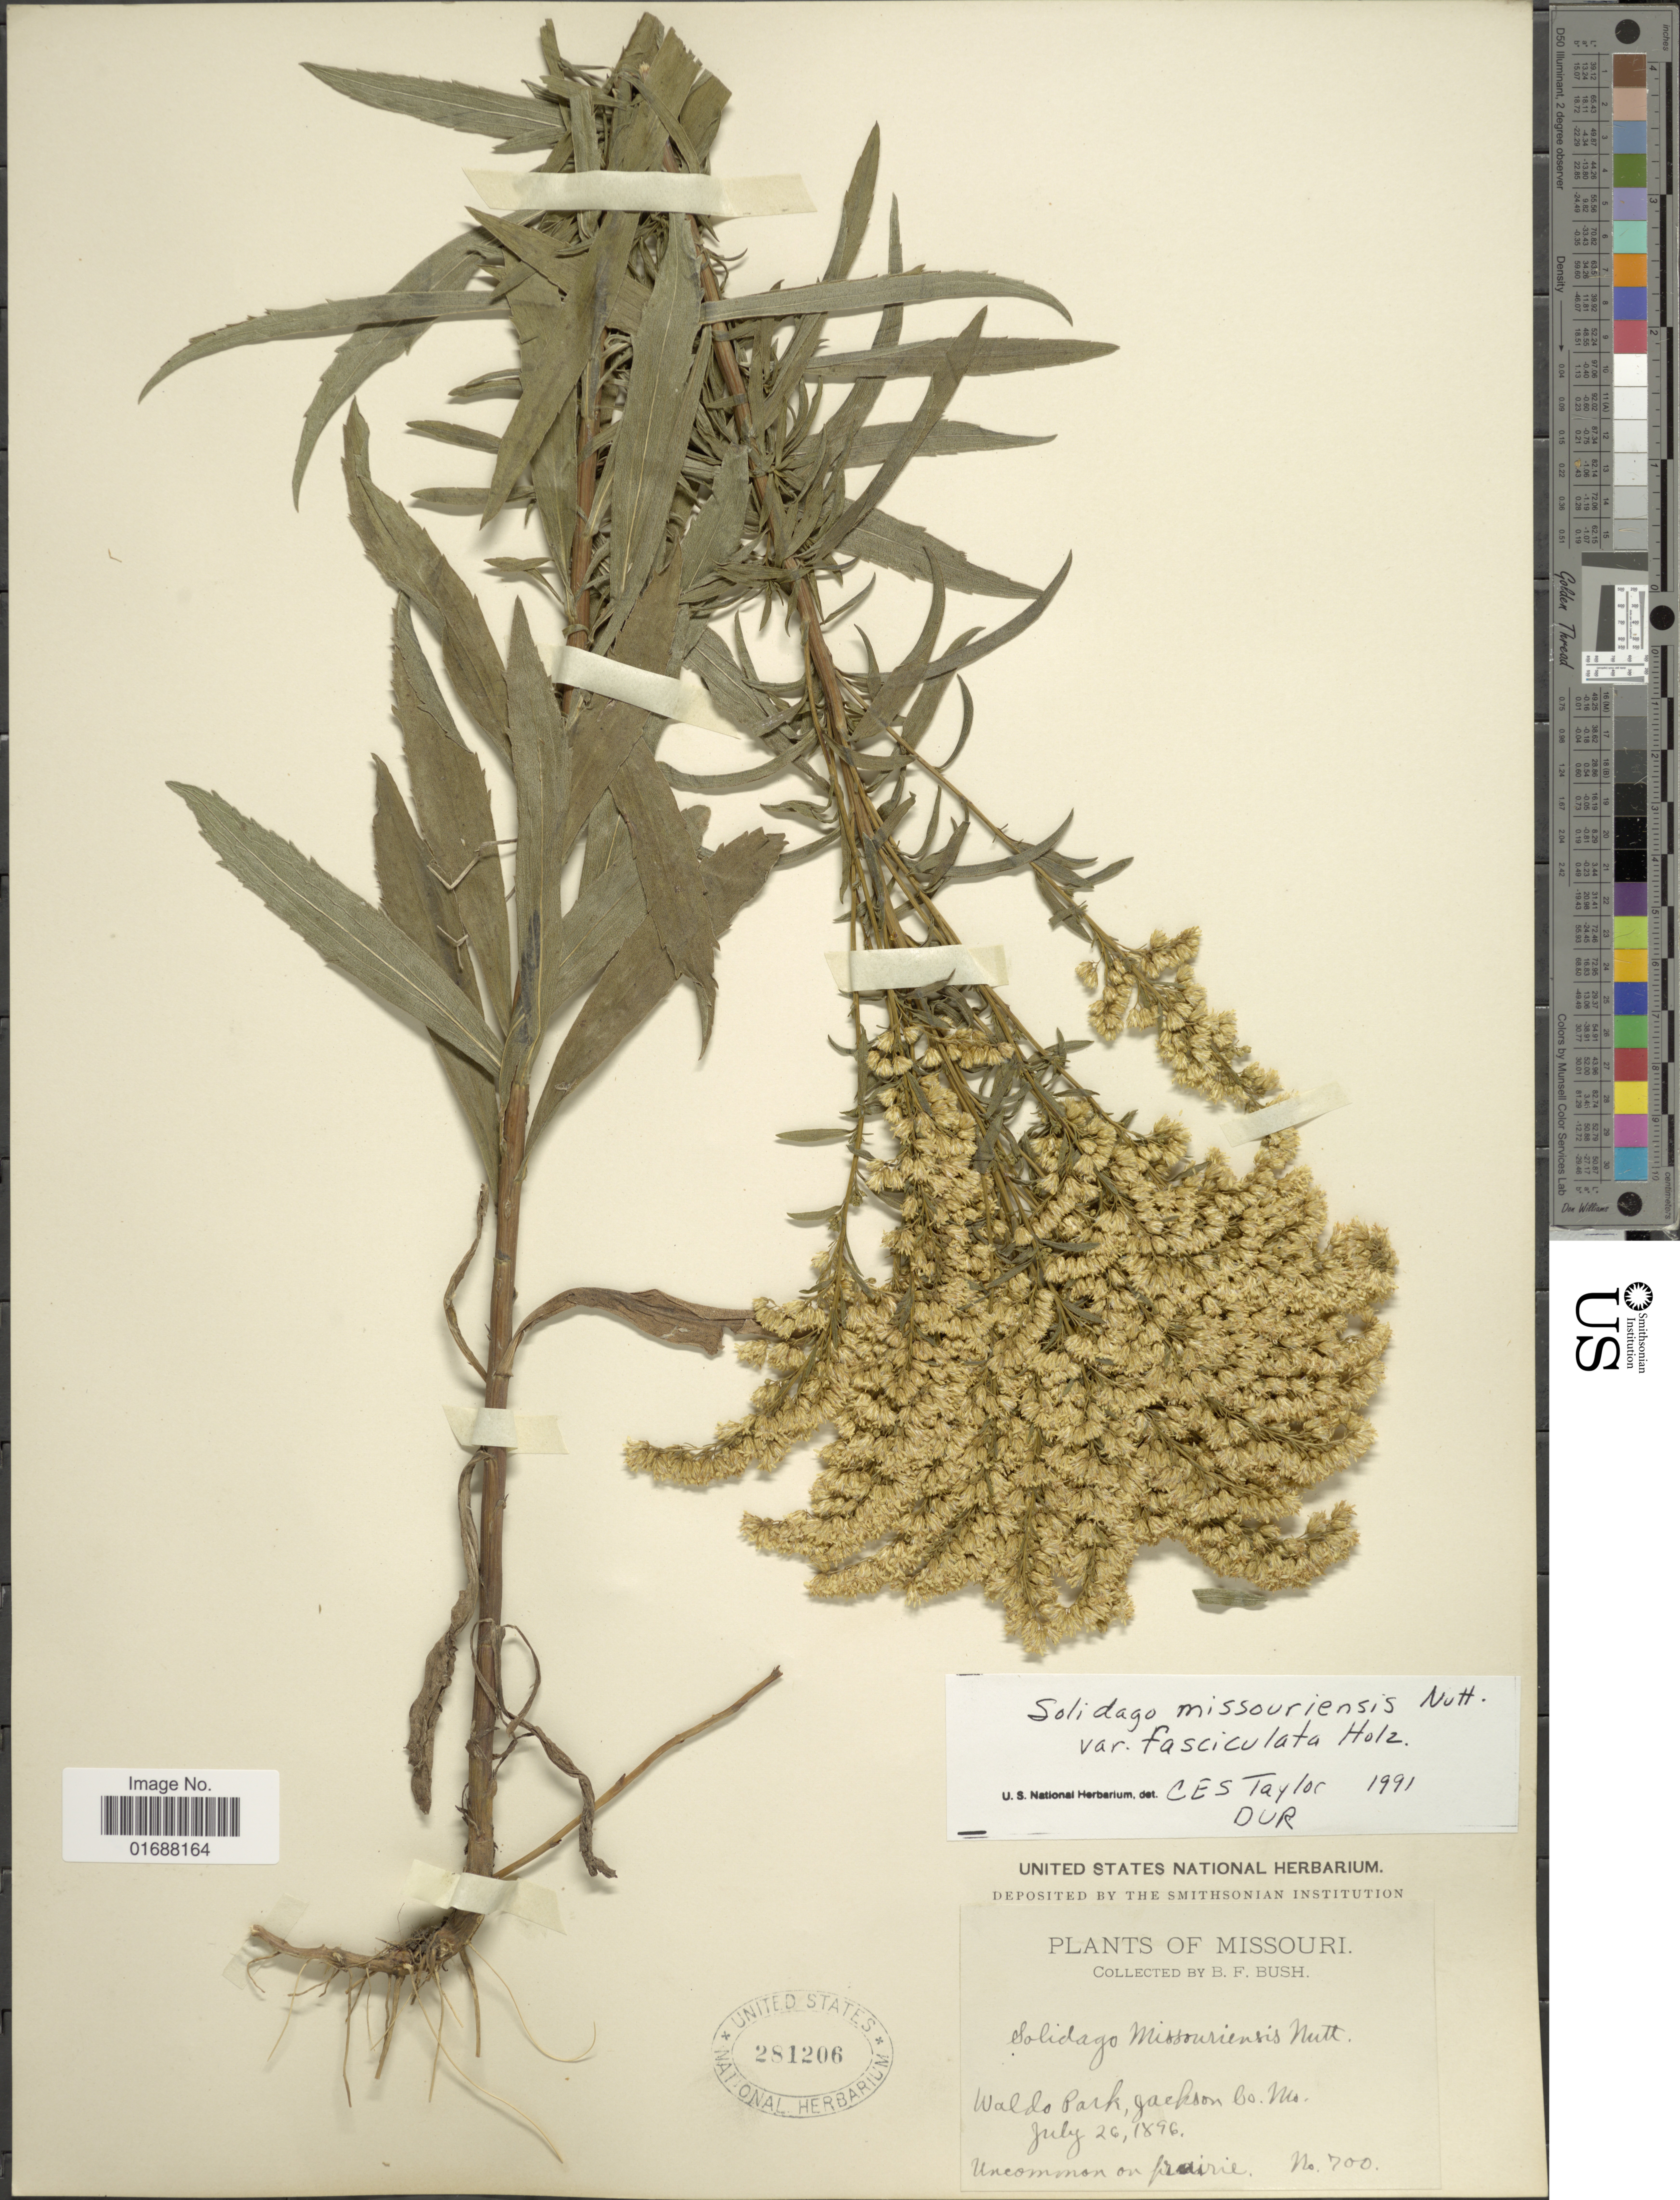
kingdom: Plantae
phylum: Tracheophyta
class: Magnoliopsida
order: Asterales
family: Asteraceae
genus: Solidago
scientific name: Solidago missouriensis var. fasciculata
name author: Holz.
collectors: B. F. Bush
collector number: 700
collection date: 1896-07-26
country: United States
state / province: Missouri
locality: Waldo Park, Jackson Co.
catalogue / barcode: US 281206